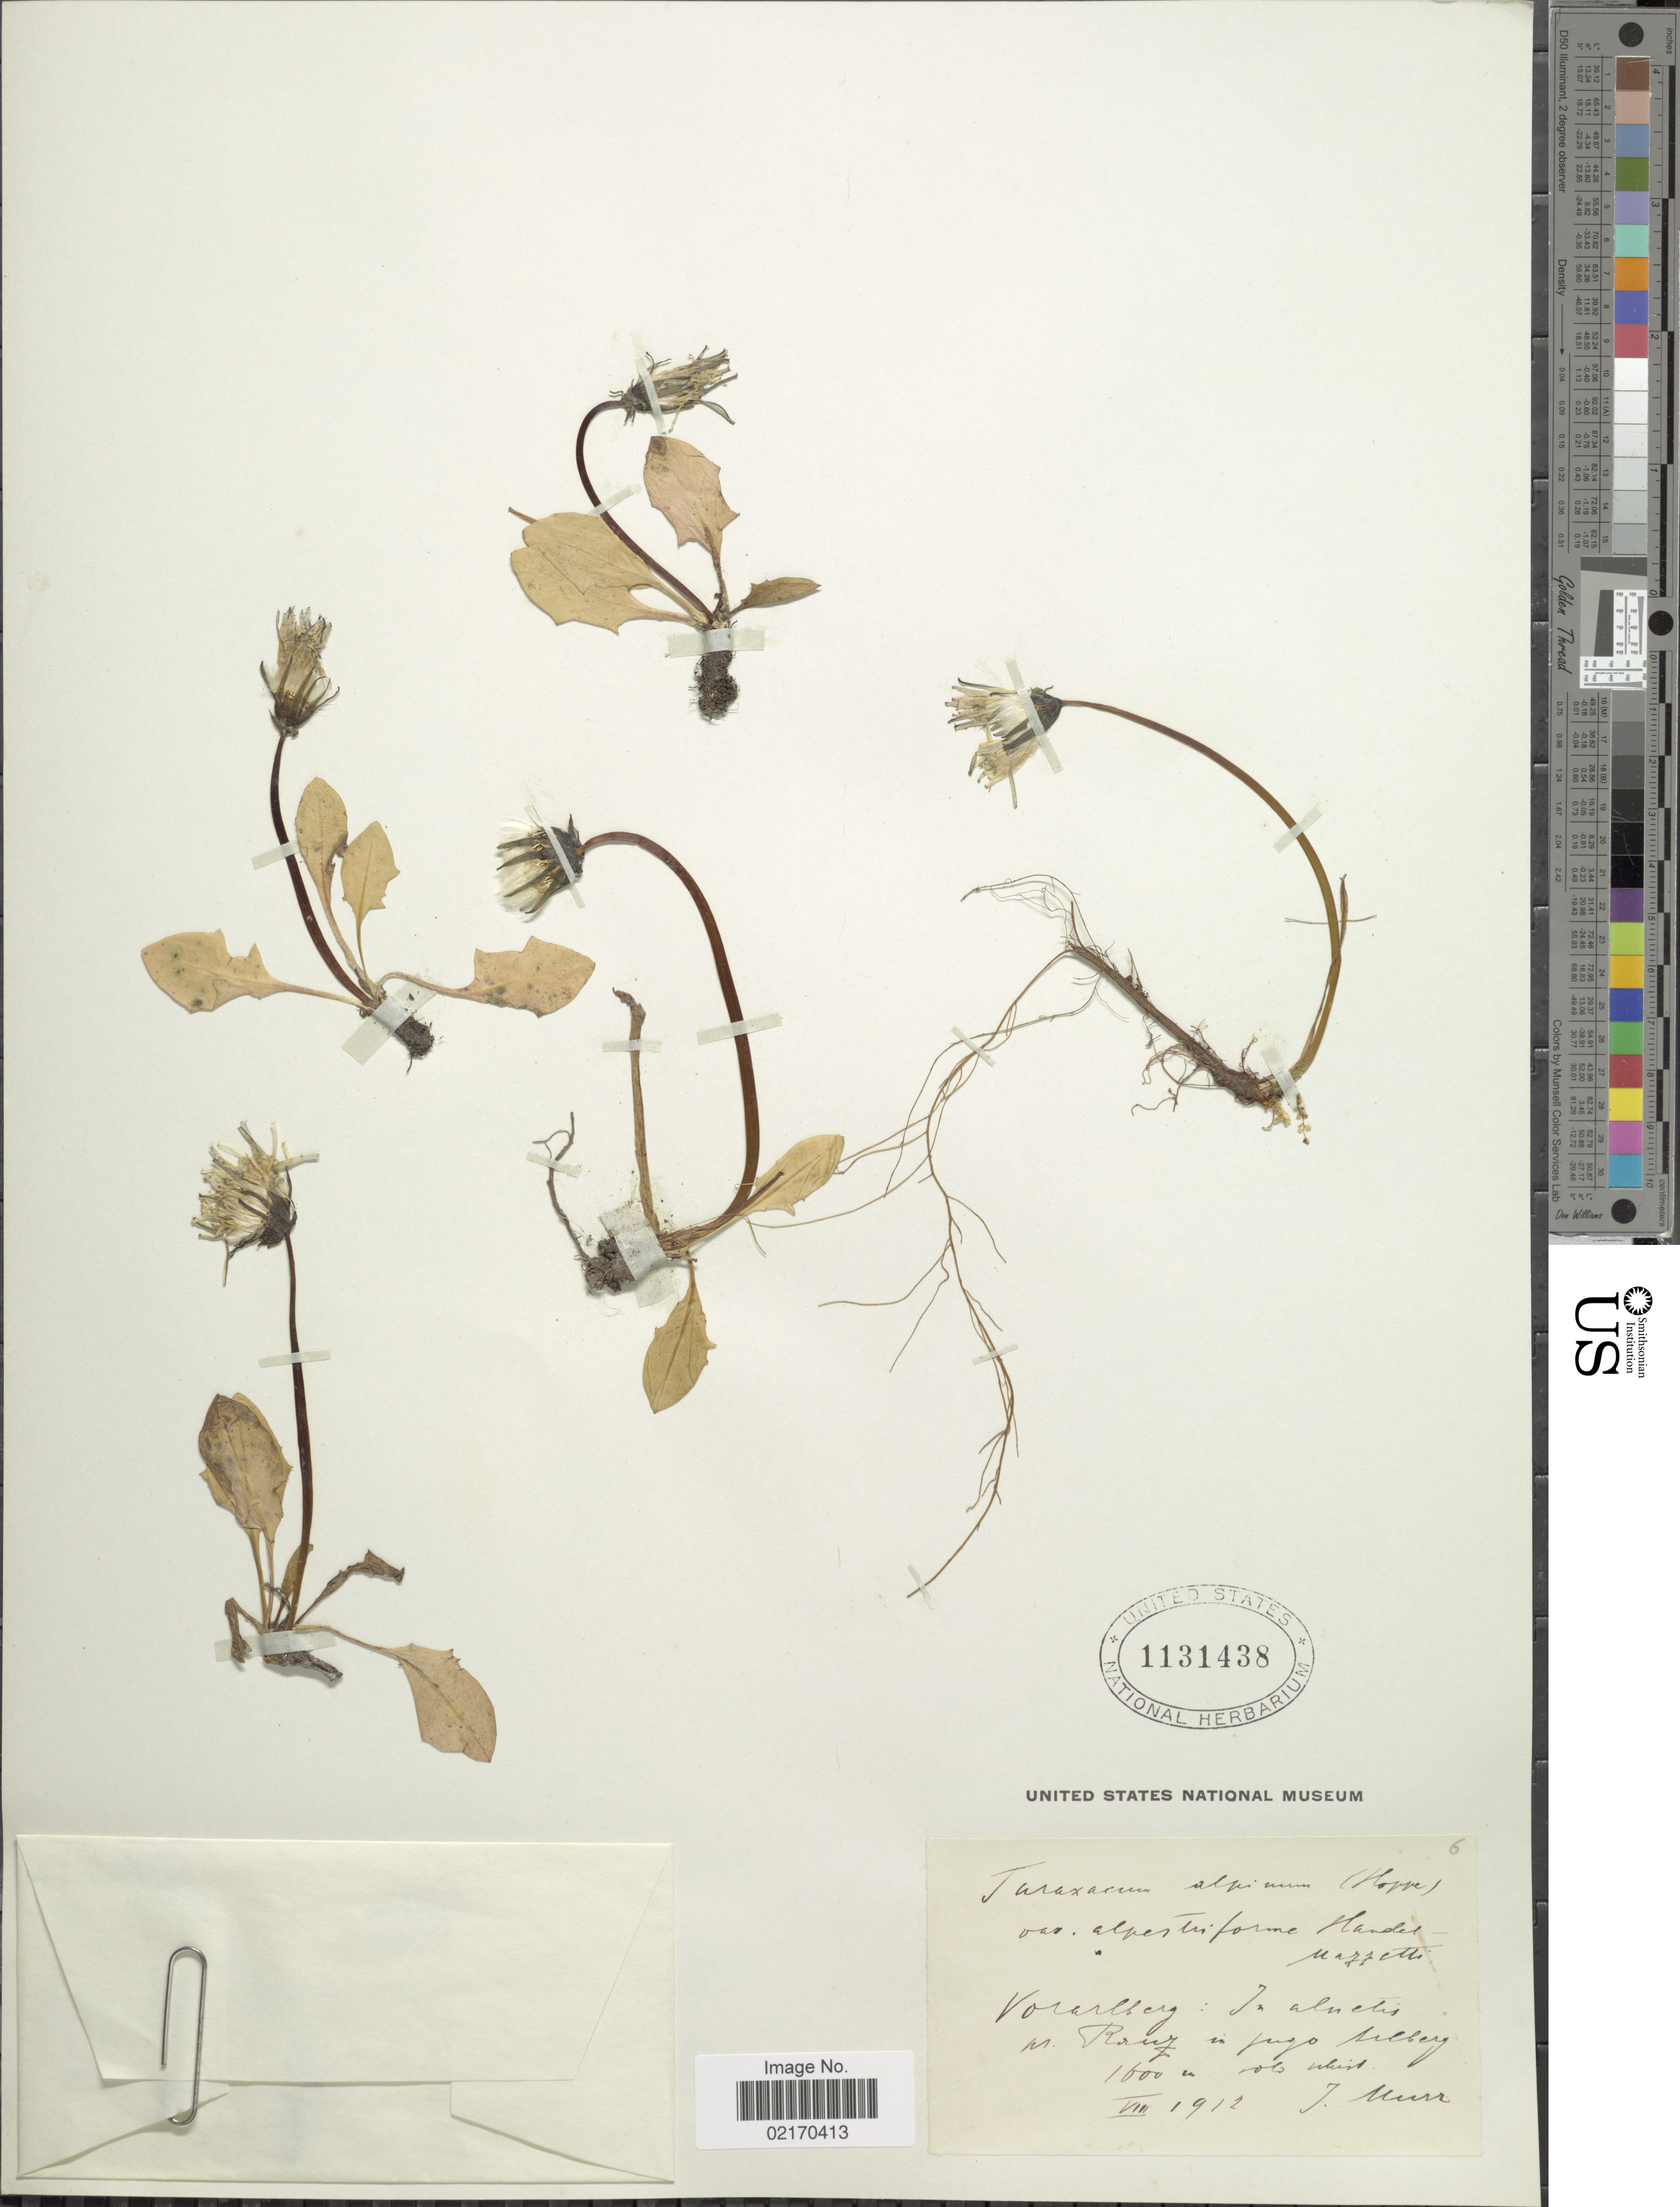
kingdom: Plantae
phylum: Tracheophyta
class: Magnoliopsida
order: Asterales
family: Asteraceae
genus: Taraxacum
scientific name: Taraxacum alpinum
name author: Hegetschw.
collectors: J. Murr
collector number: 6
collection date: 1912-08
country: Austria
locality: Vorarlberg: in alnetis pr. Rauz in jugo sulberg. [interpreted]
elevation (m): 1600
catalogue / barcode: US 1131438